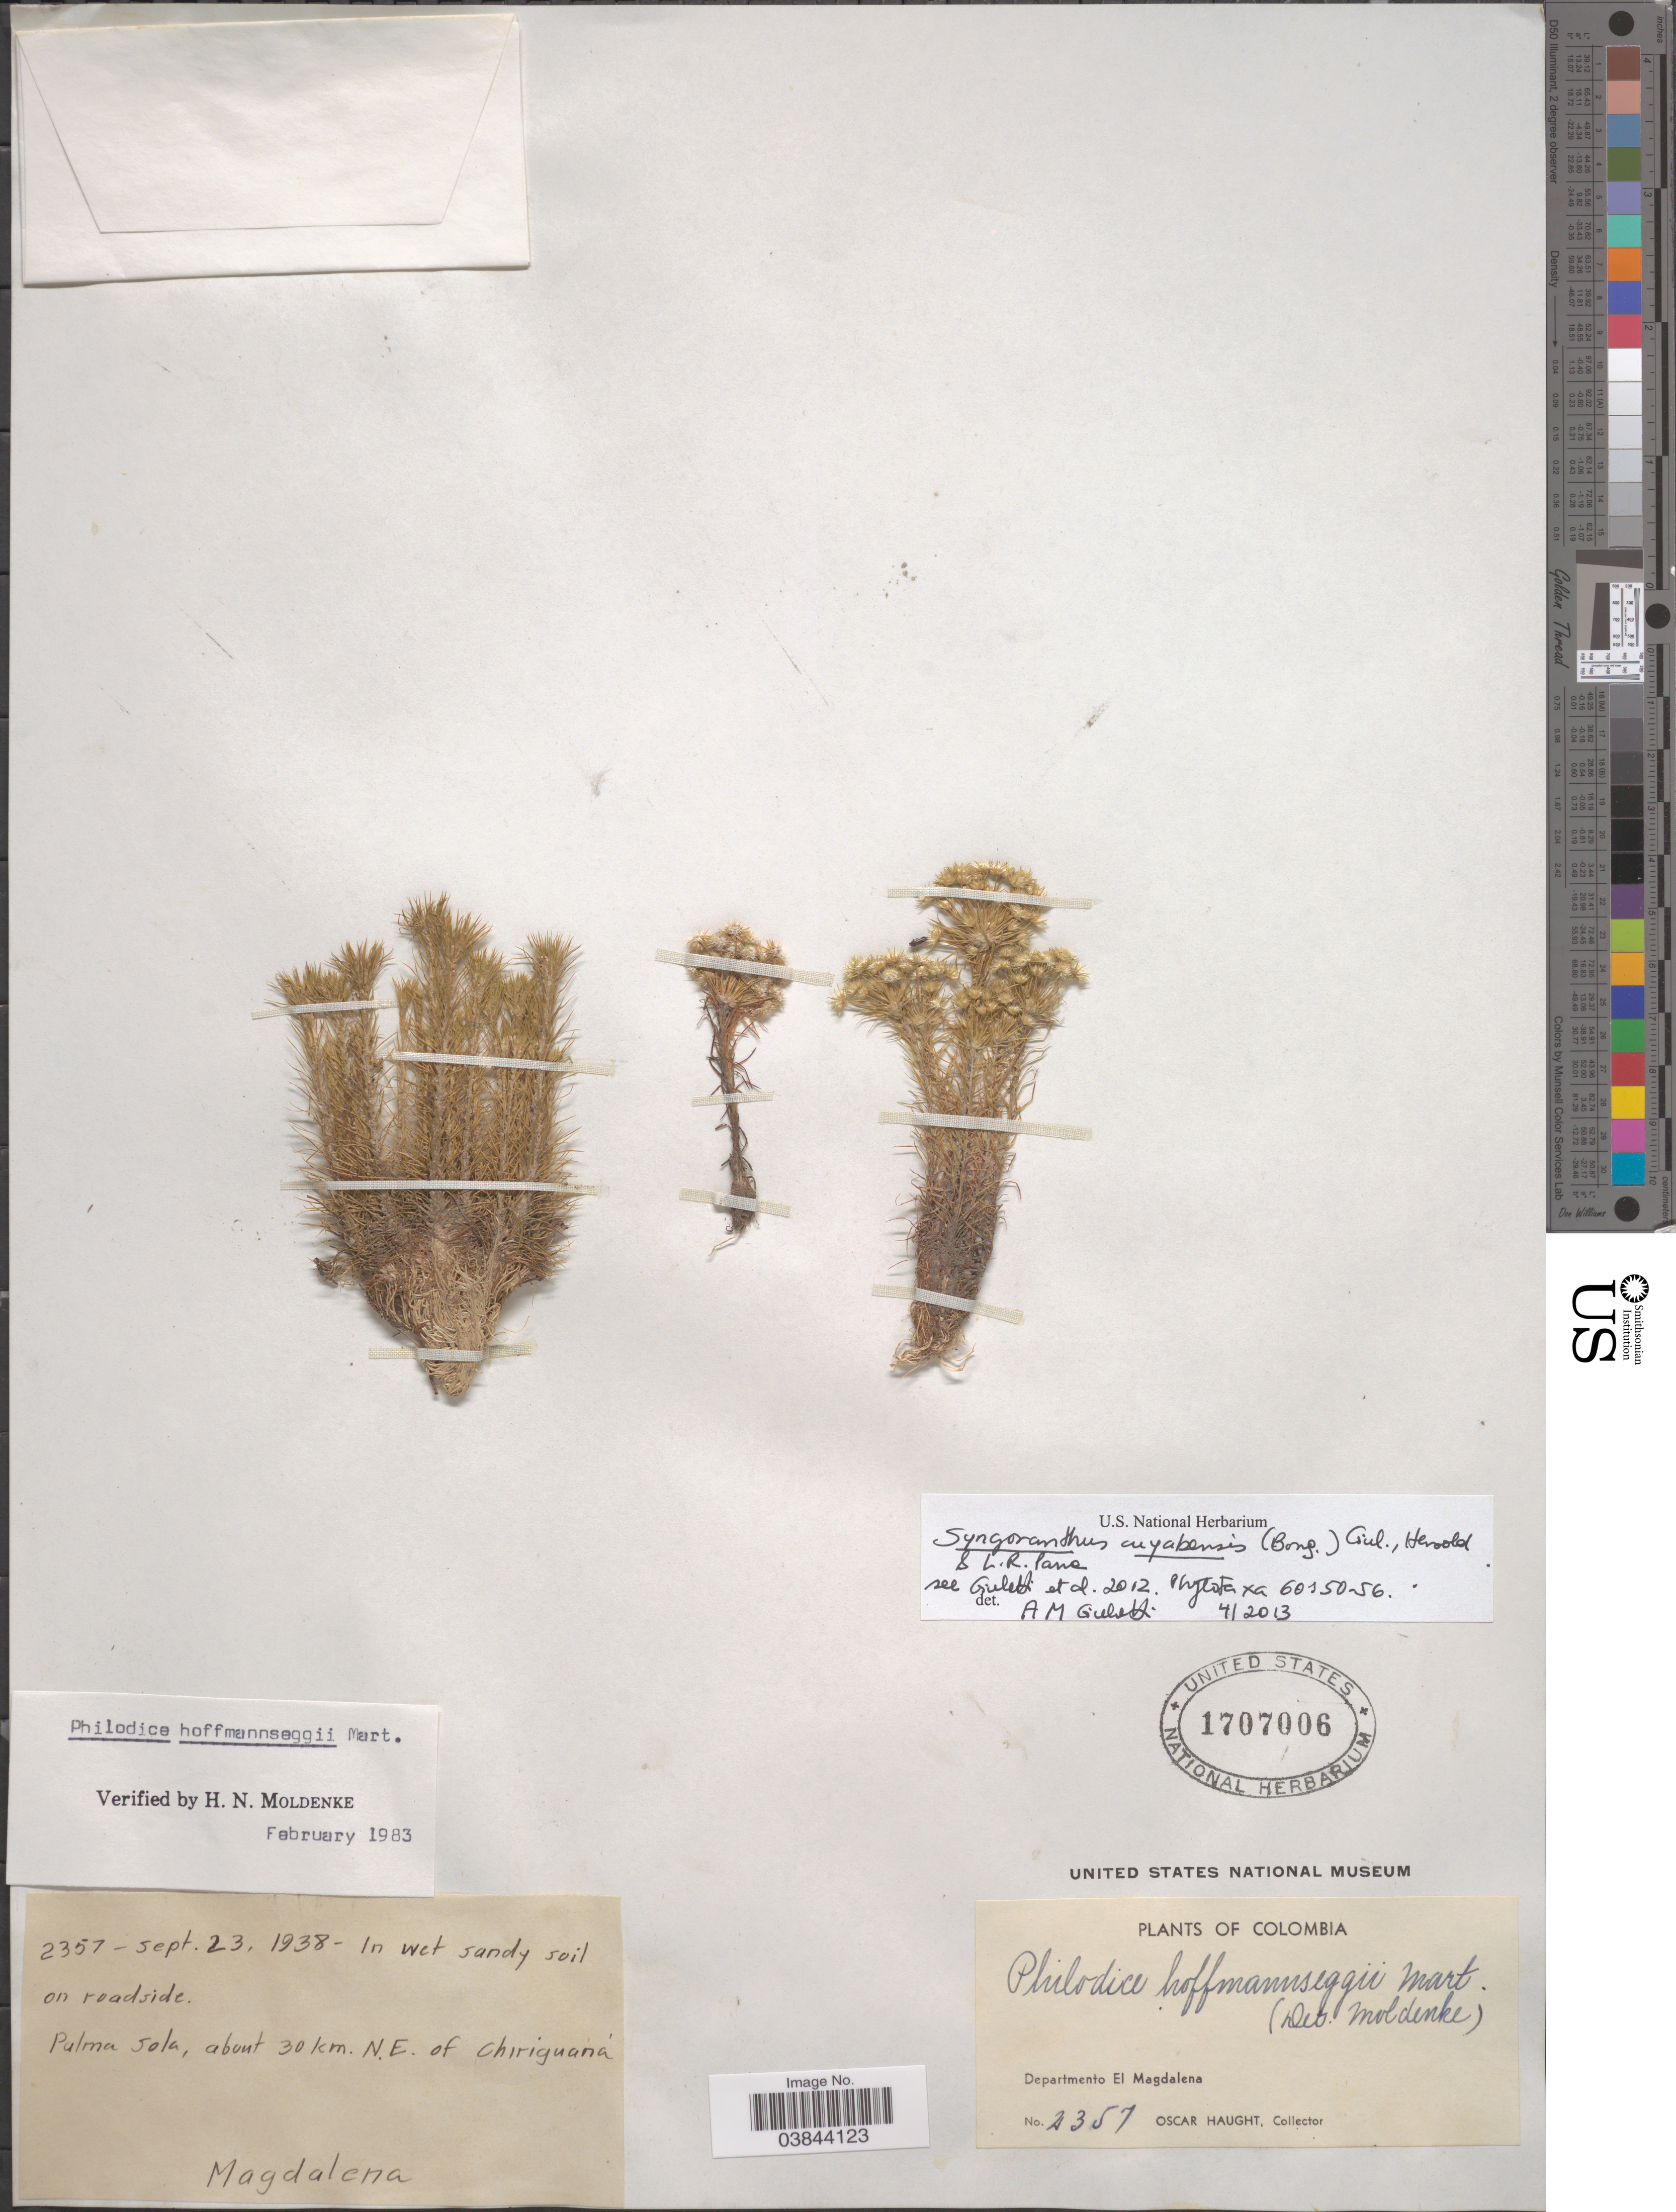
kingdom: Plantae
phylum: Tracheophyta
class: Liliopsida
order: Poales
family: Eriocaulaceae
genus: Syngonanthus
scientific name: Syngonanthus cuyabensis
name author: (Bong.) Giul. et al.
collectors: O. L. Haught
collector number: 2357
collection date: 1938-09-23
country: Colombia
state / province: Magdalena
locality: Palma Sola, about 30 km. N.E. of Chiriguaná. Magdalena. Departmento El Magdalena.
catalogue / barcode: US 1707006